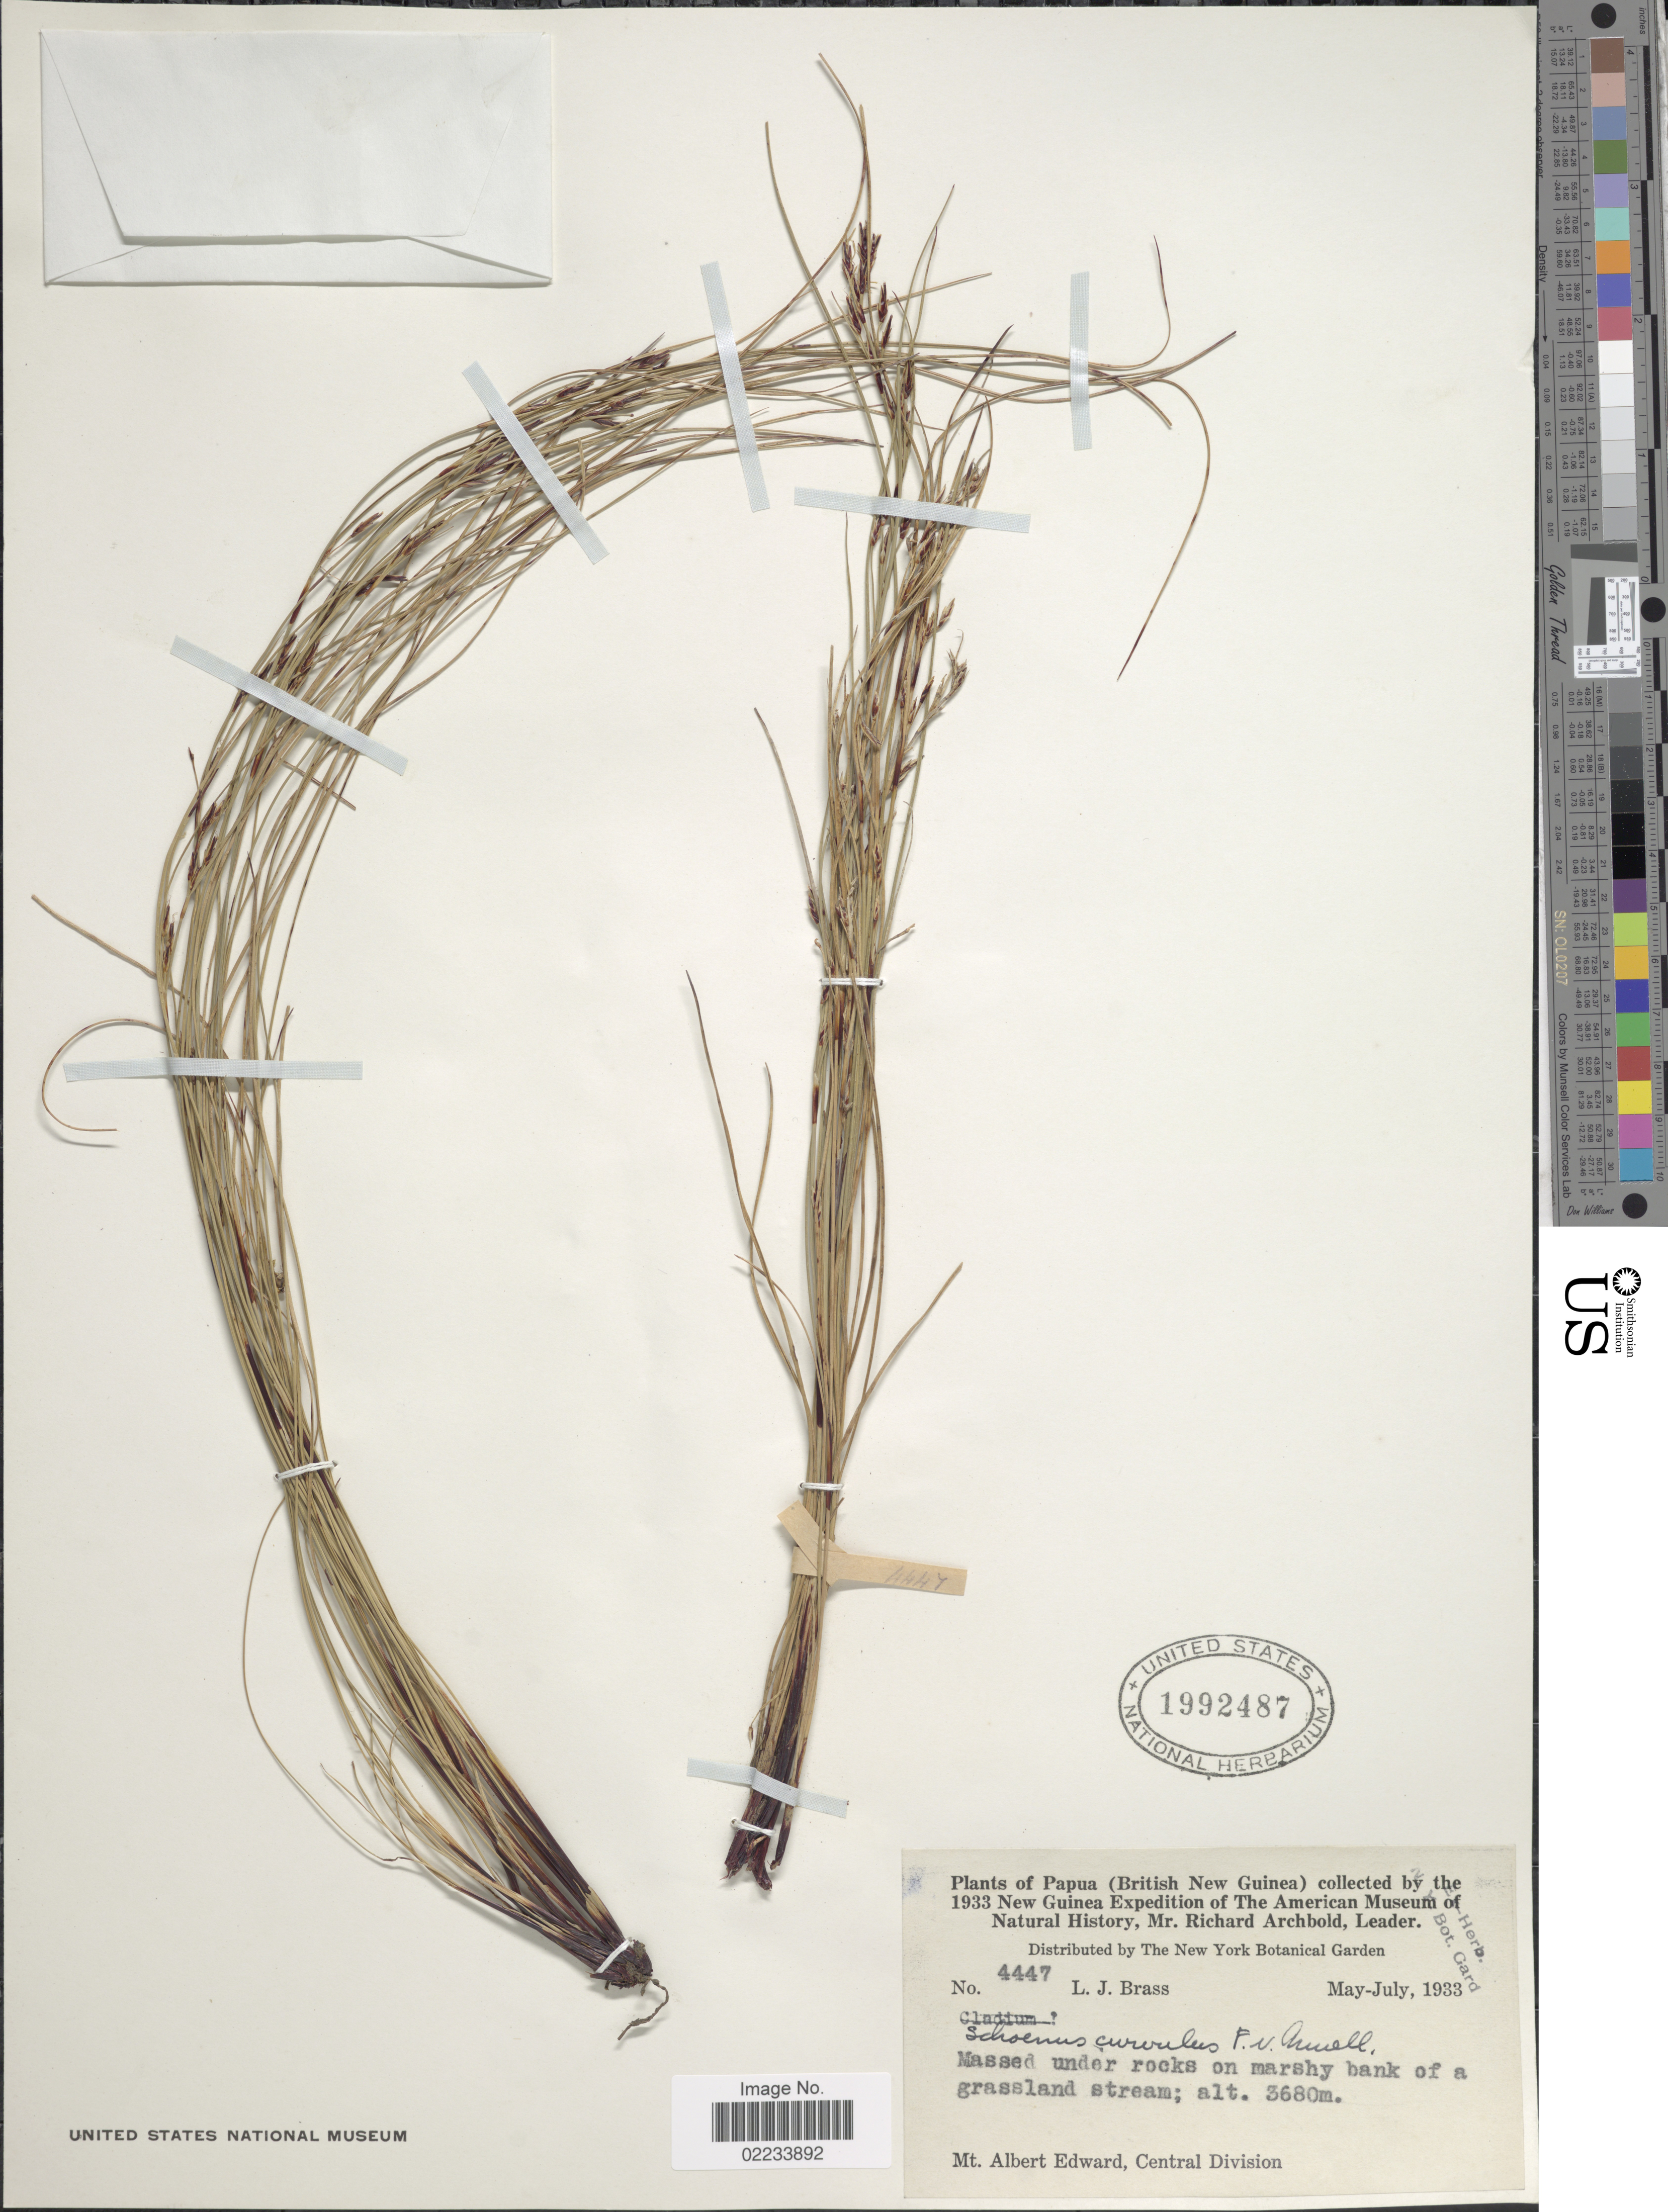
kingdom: Plantae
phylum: Tracheophyta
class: Liliopsida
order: Poales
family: Cyperaceae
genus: Schoenus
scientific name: Schoenus curvulus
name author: F. Muell.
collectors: L. J. Brass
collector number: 447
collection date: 1933-05/1933-07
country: Papua New Guinea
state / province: Central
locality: (British New Guinea) Massed under rocks on marshy bank of a grassland stream, Mt Albert Edward, Central Division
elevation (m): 3680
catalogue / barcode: US 1992487